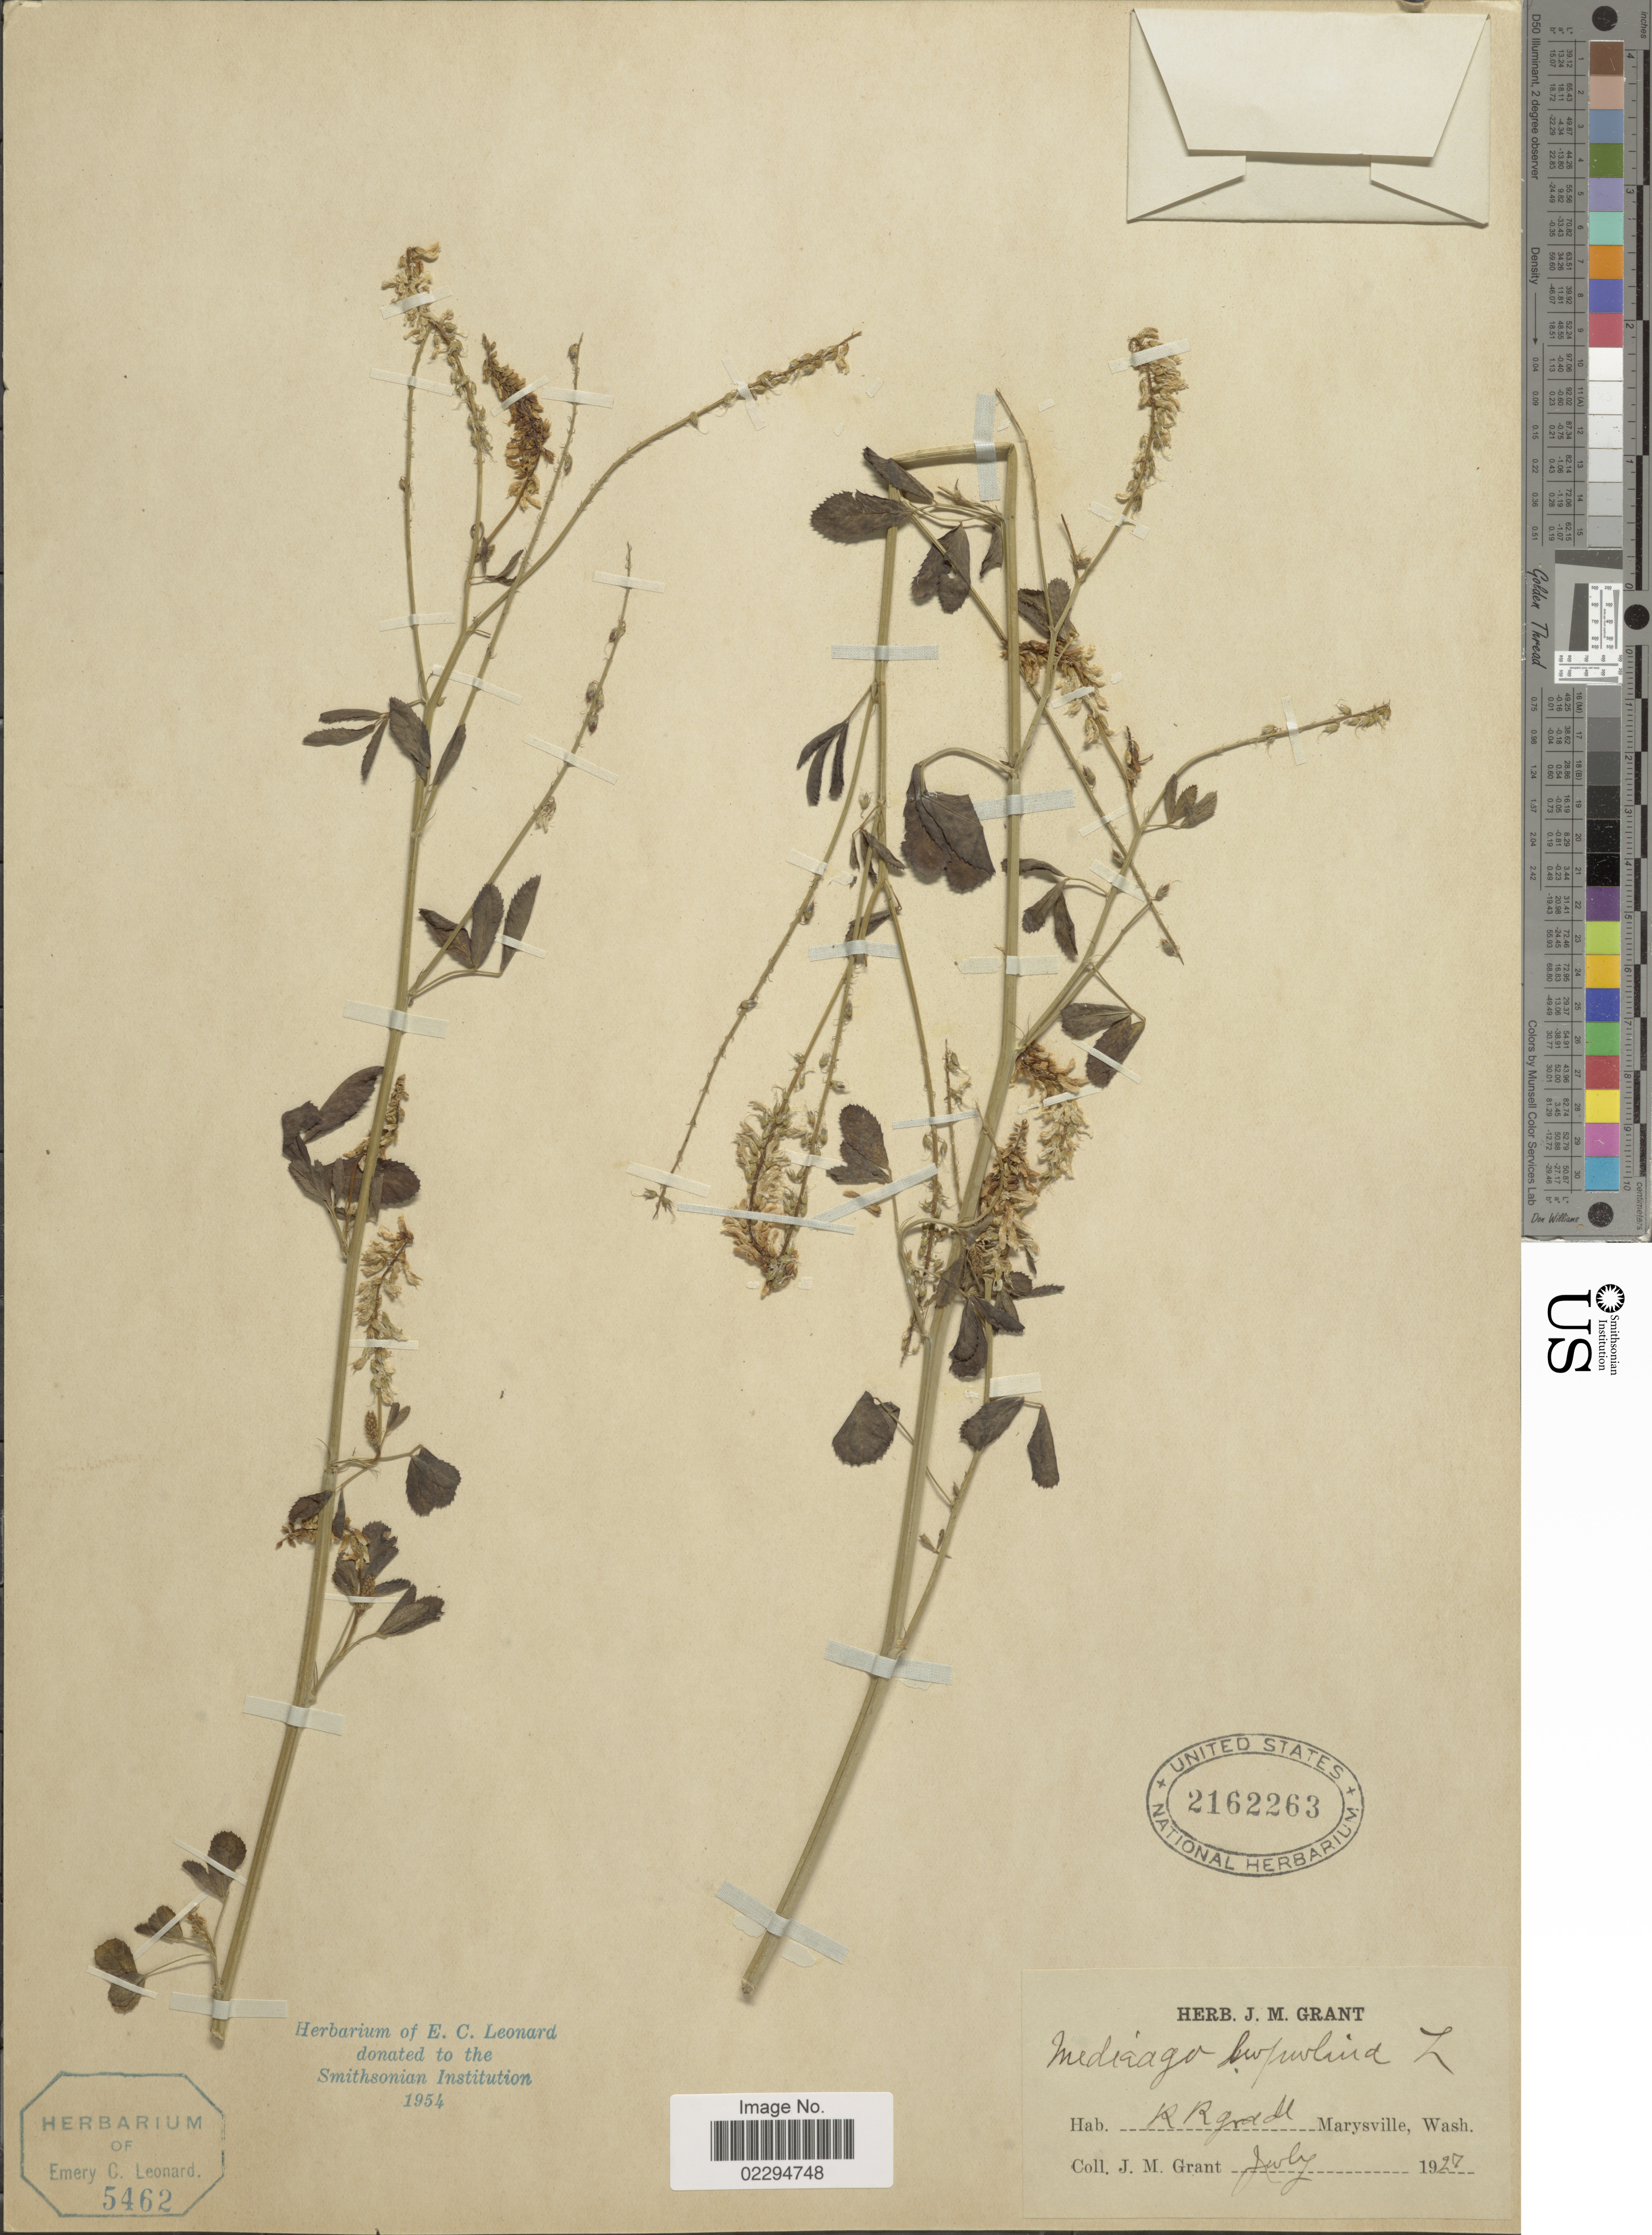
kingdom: Plantae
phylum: Tracheophyta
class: Magnoliopsida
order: Fabales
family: Fabaceae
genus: Melilotus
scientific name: Melilotus officinalis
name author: (L.) Lam.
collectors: J. M. Grant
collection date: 1927-07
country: United States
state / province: Washington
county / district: Snohomish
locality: R R grade Marysville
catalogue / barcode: US 2162263